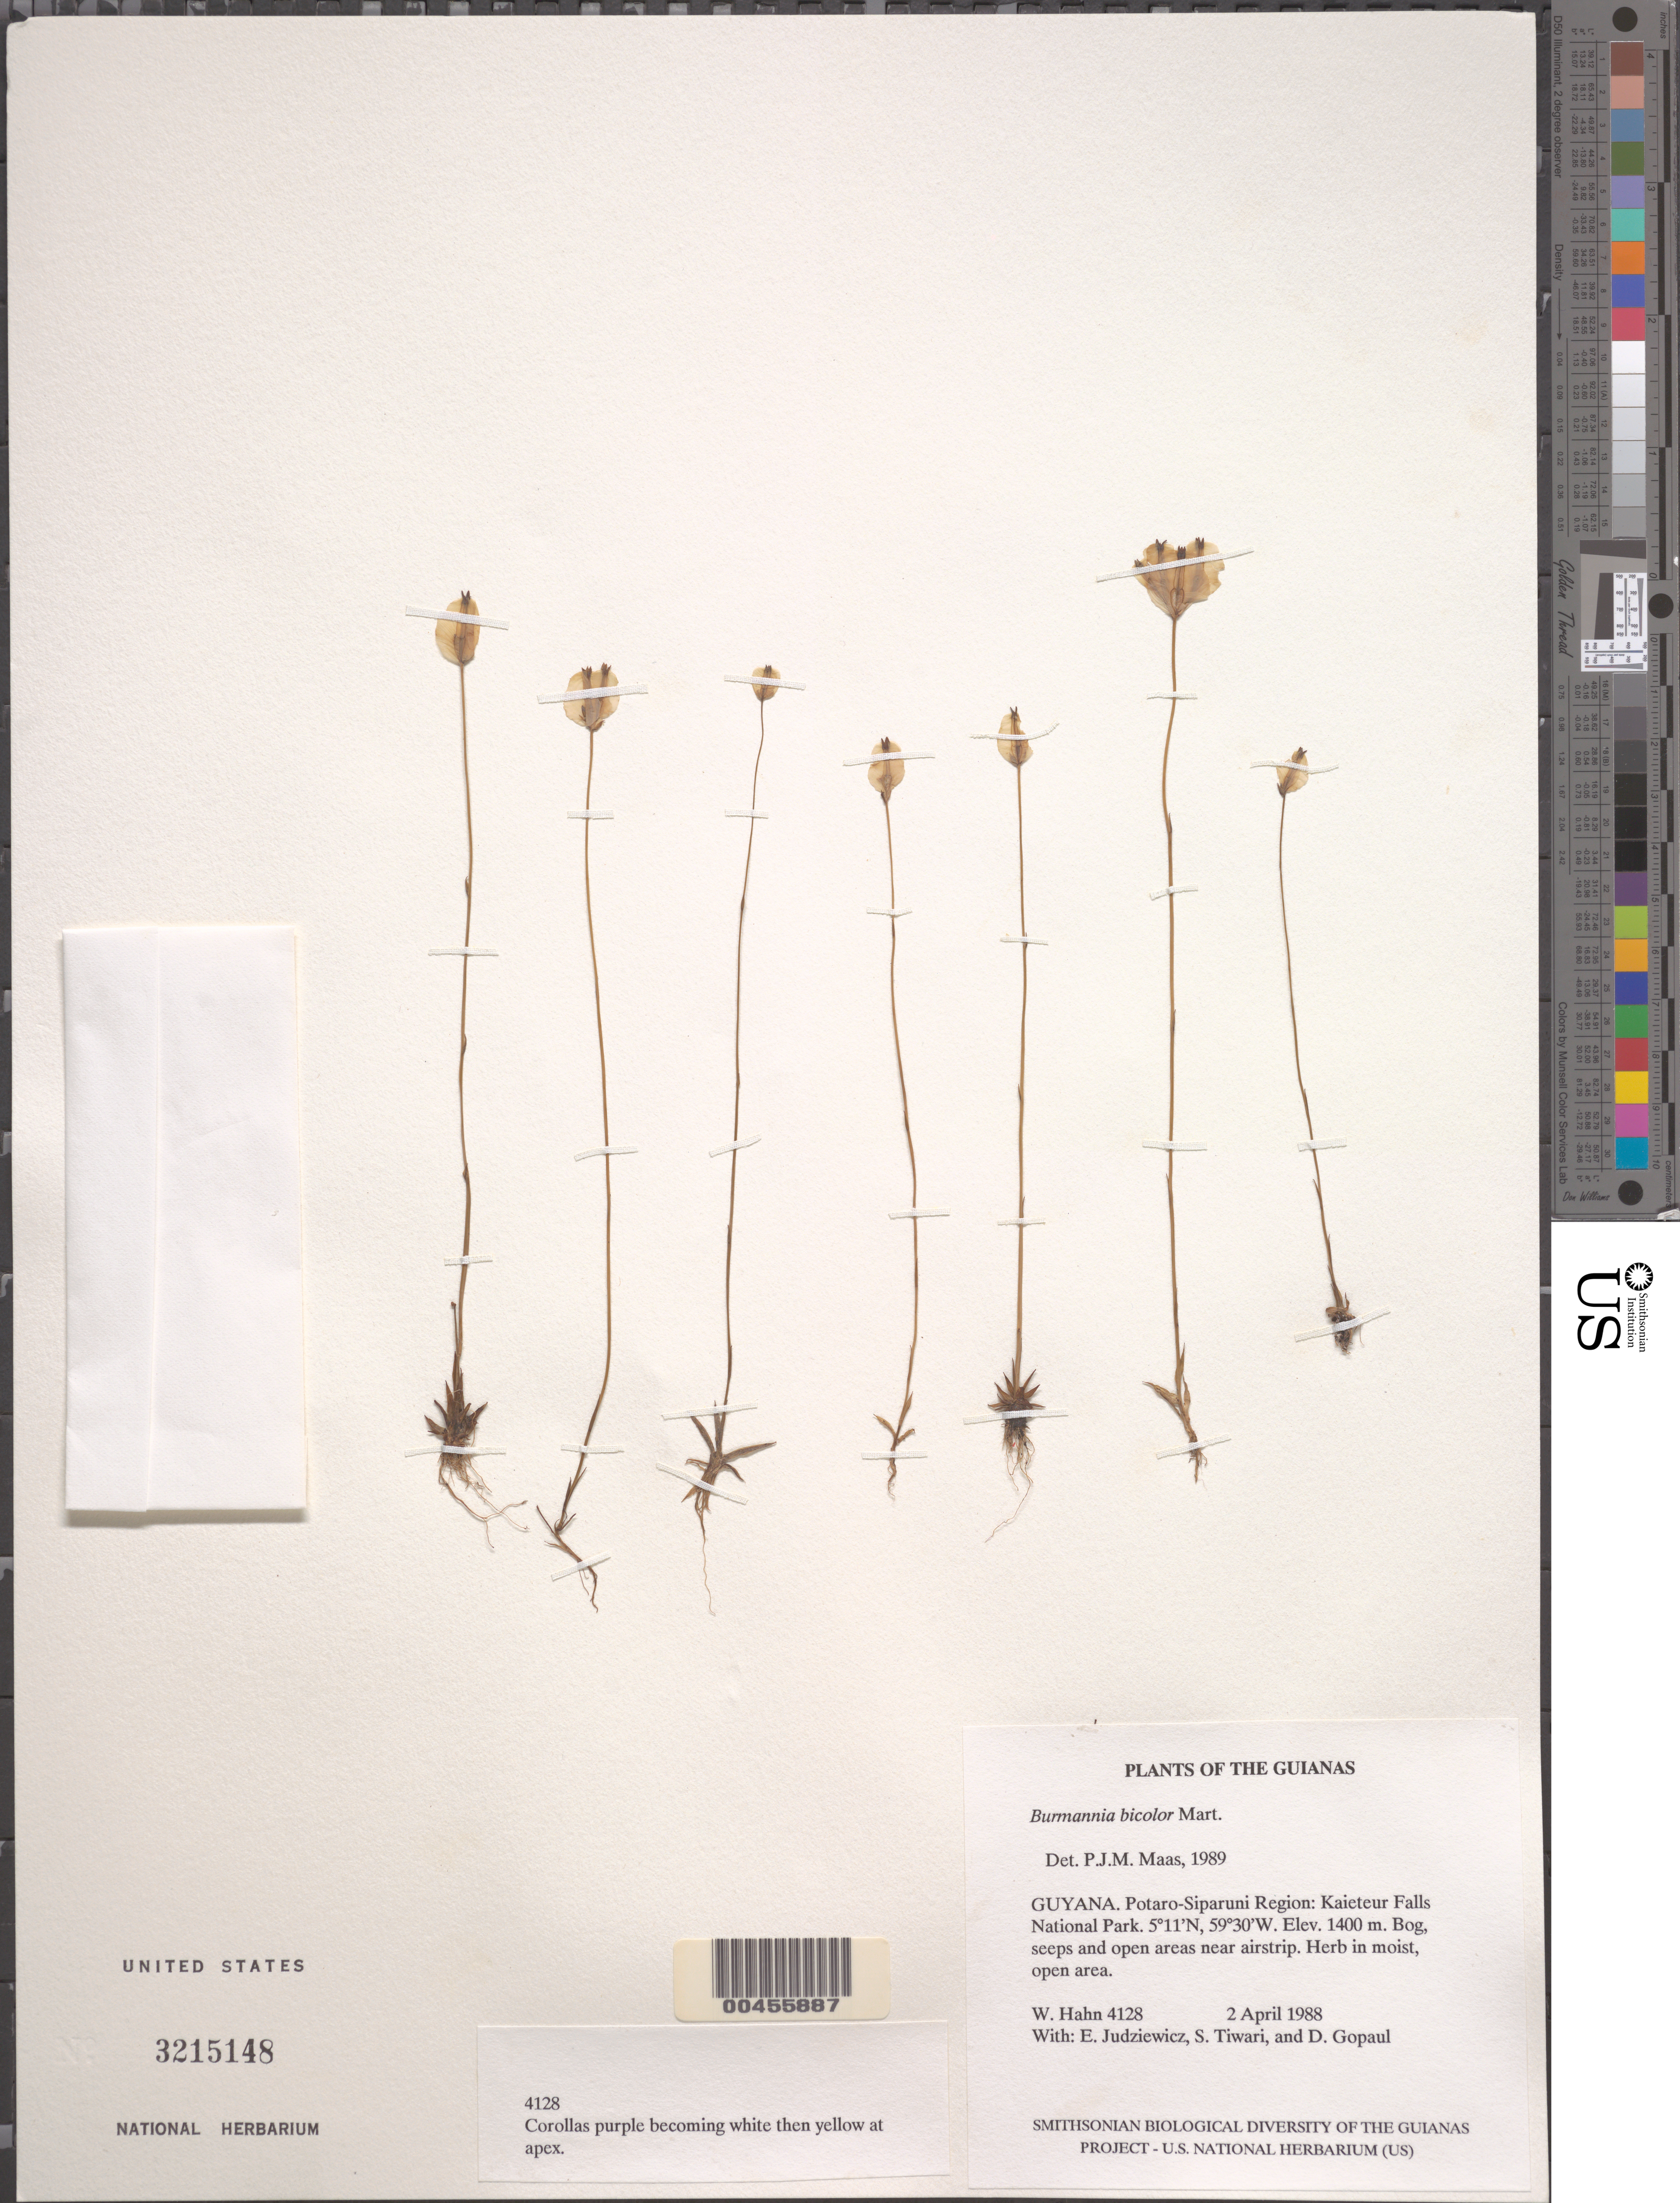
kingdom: Plantae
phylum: Tracheophyta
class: Liliopsida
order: Dioscoreales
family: Burmanniaceae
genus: Burmannia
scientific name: Burmannia bicolor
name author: Mart.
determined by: Maas, Paul J. M.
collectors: W. Hahn, E. J. Judziewicz, S. Tiwari & D. Gopaul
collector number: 4128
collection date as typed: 2 April 1988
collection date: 1988-04-02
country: Guyana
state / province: Potaro-Siparuni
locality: Kaieteur Falls National Park. Near airstrip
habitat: Bog, seeps and open areas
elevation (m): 500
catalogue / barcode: US 3215148